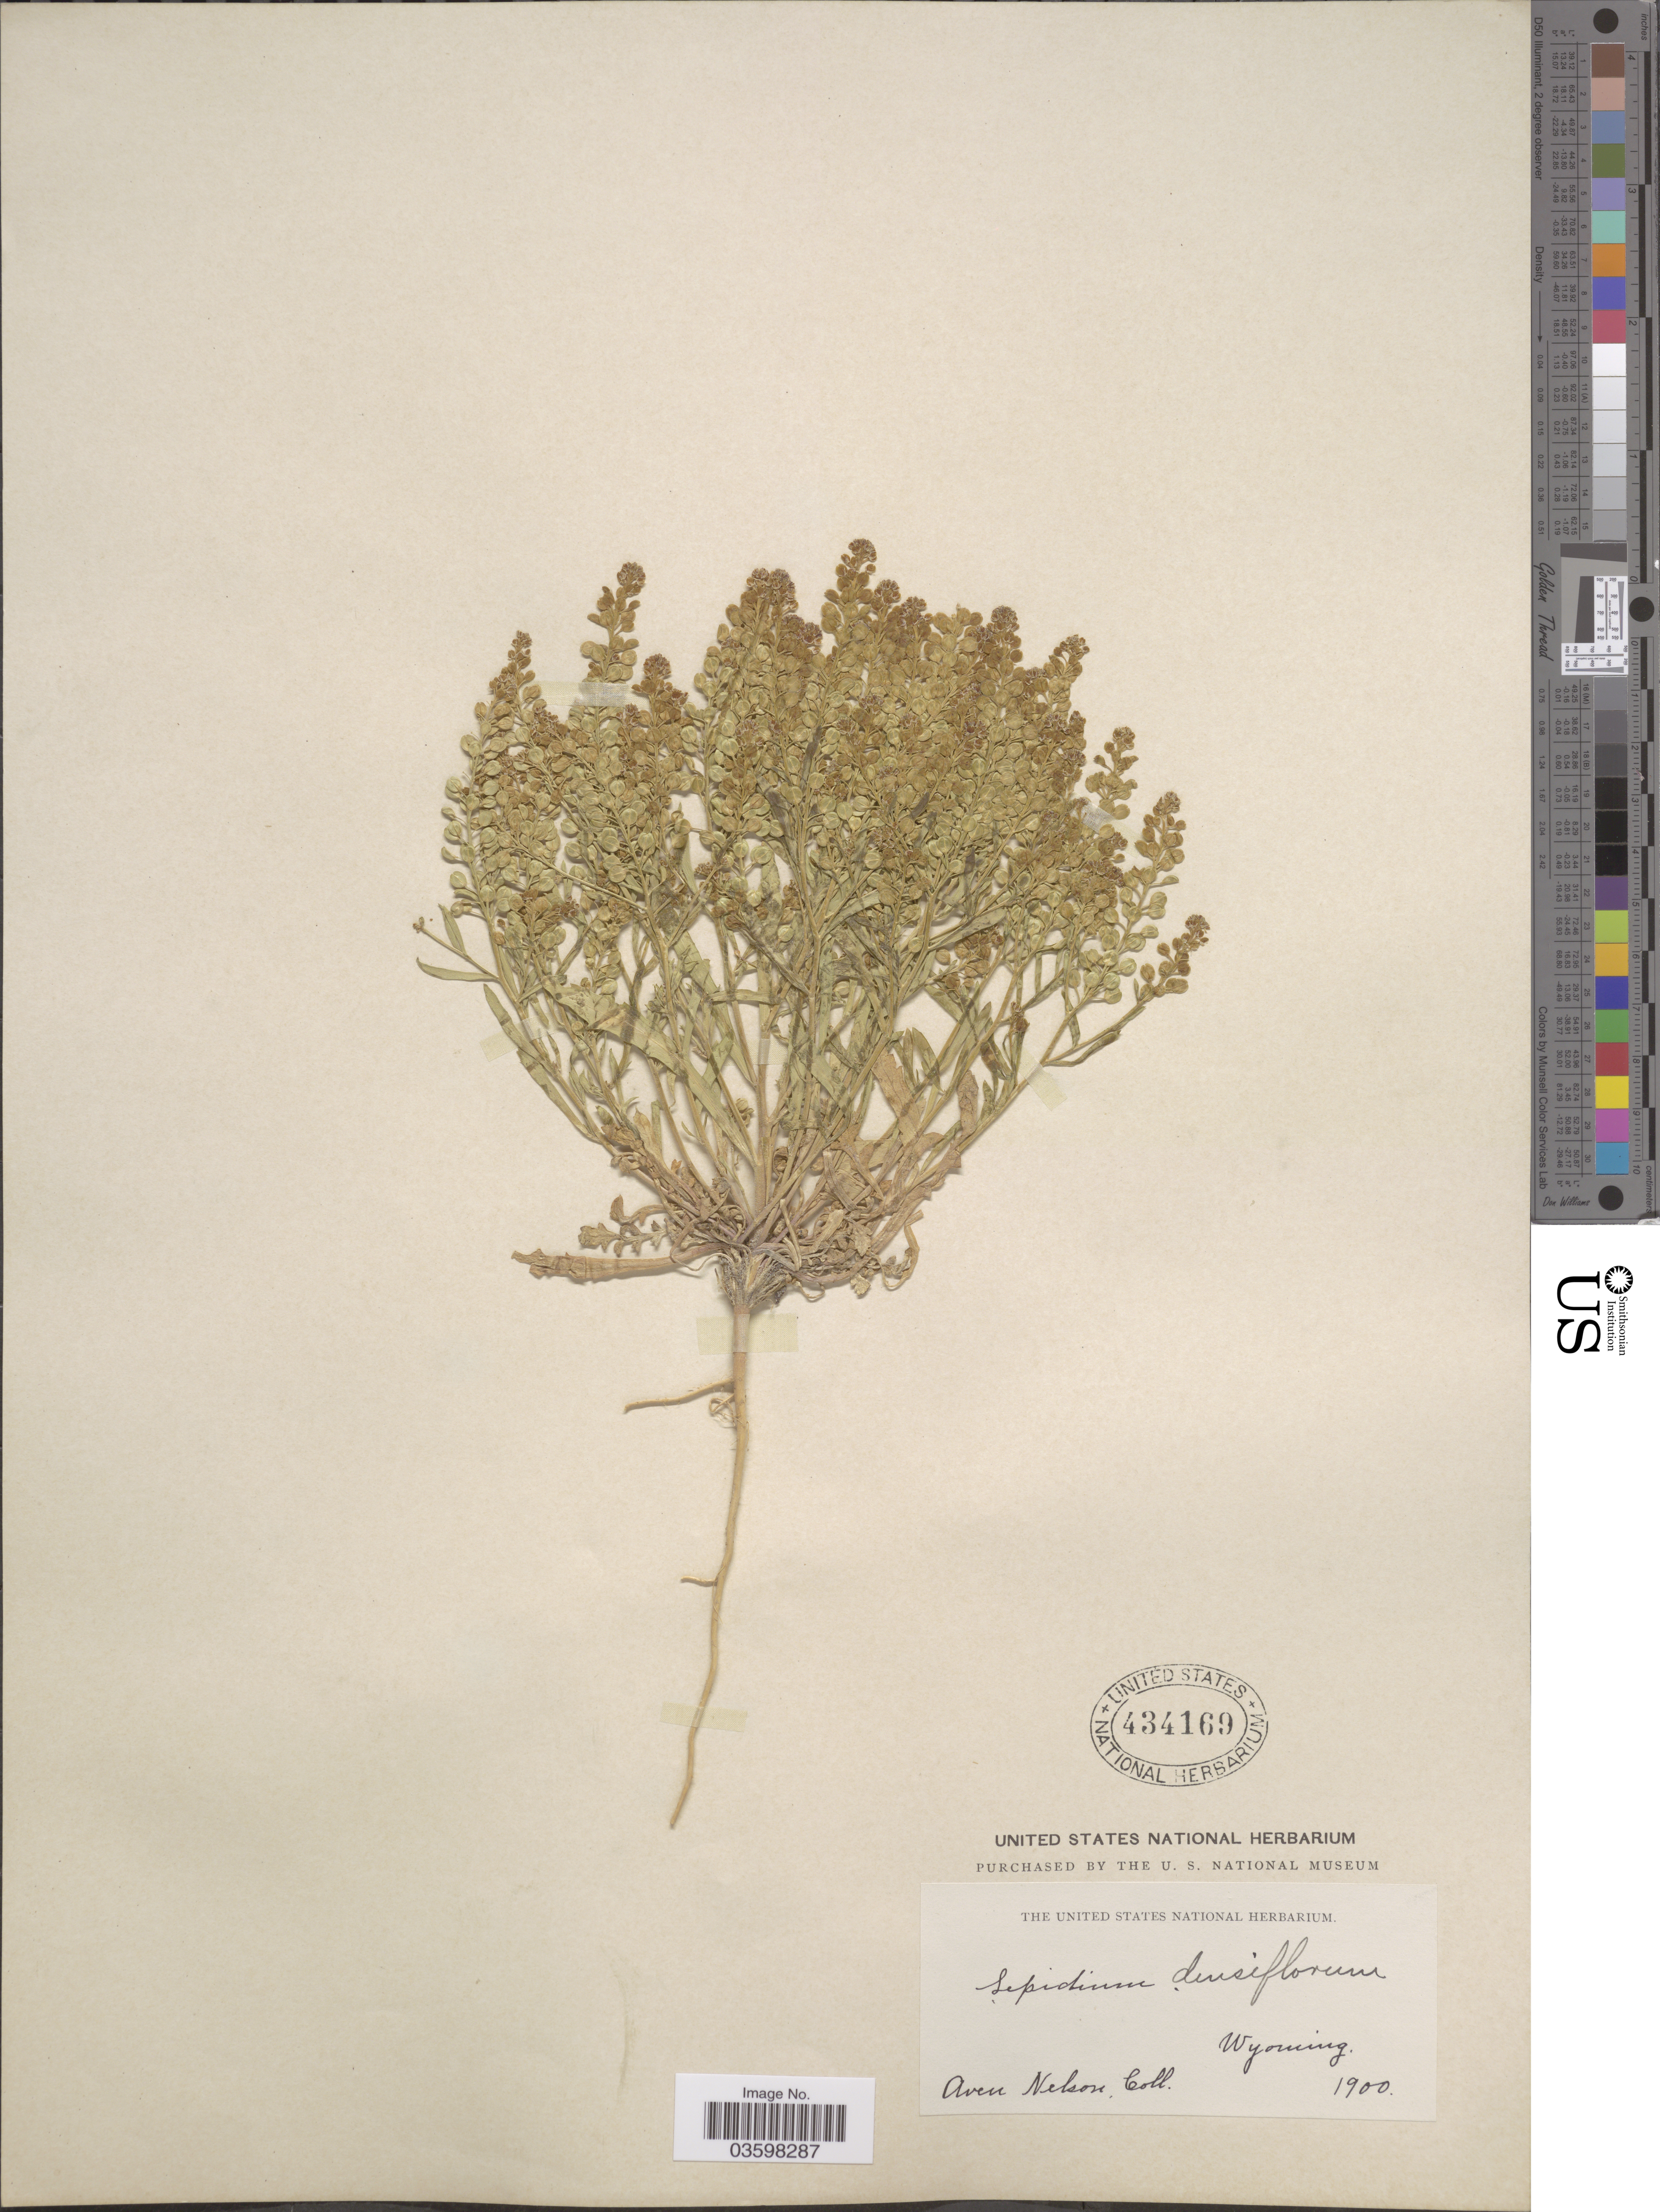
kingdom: Plantae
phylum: Tracheophyta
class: Magnoliopsida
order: Brassicales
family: Brassicaceae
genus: Lepidium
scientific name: Lepidium densiflorum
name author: Schrad.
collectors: A. Nelson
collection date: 1900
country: United States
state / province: Wyoming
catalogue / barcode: US 434169